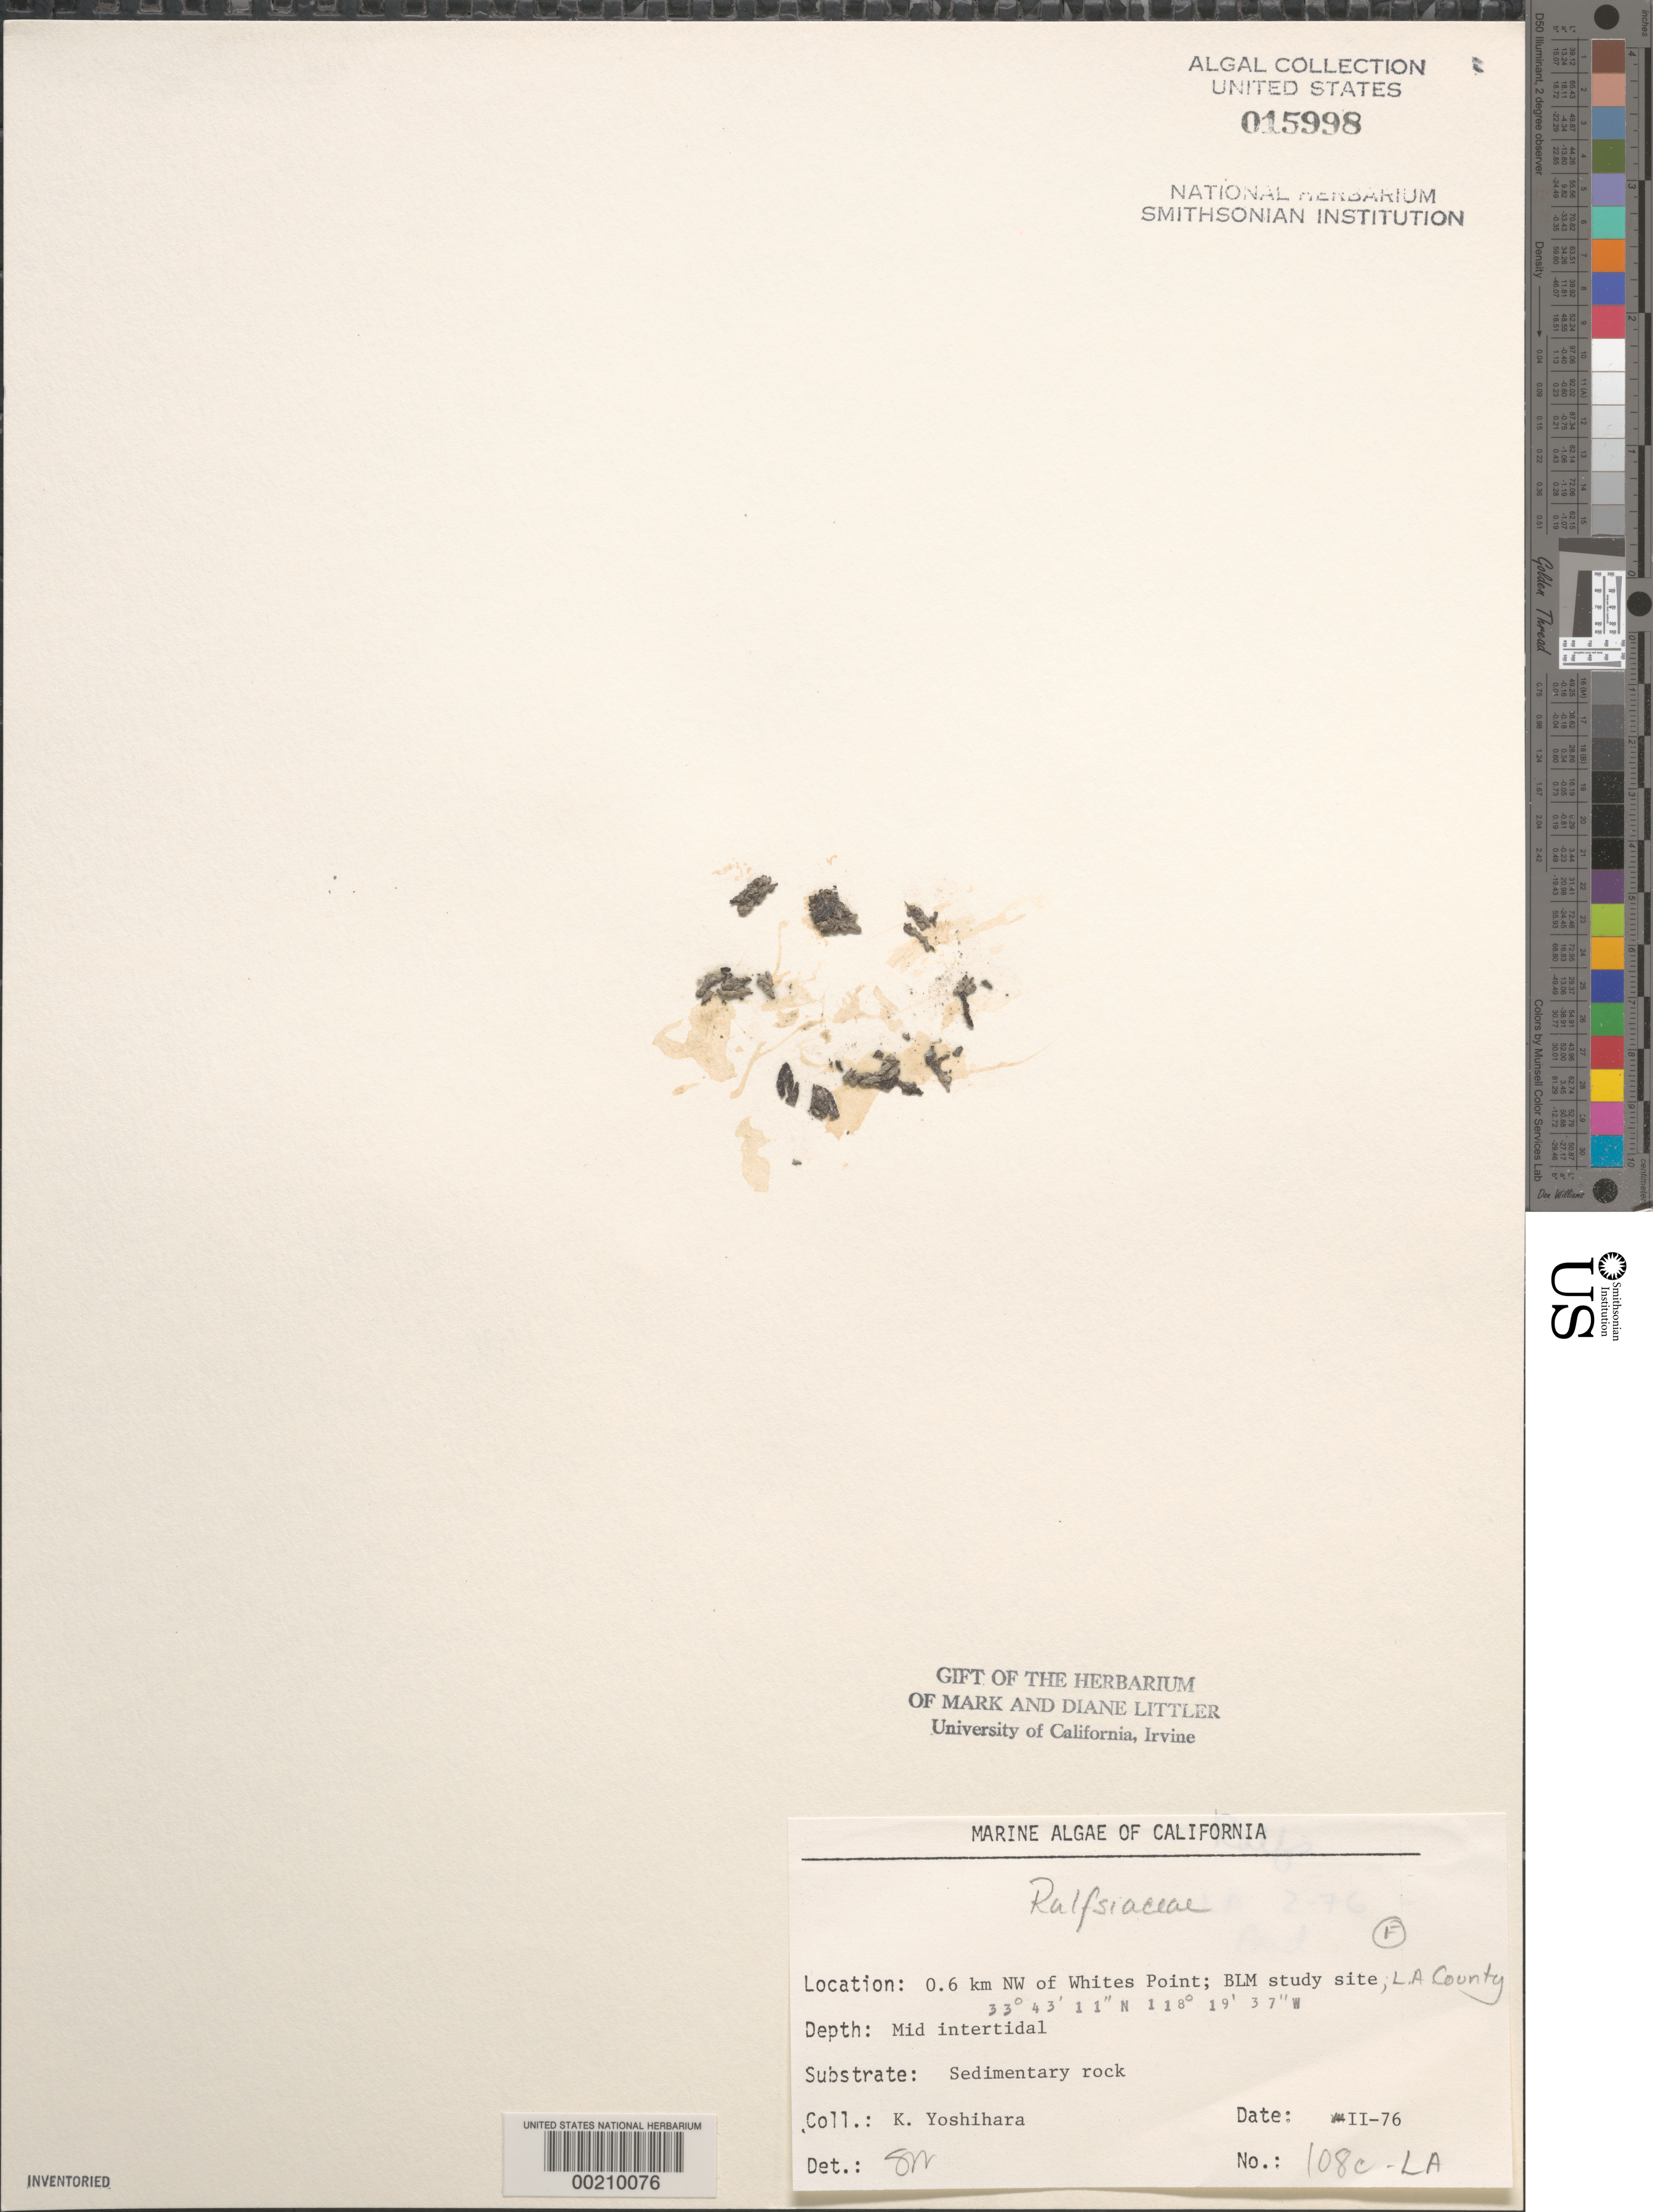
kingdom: Chromista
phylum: Ochrophyta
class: Phaeophyceae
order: Ralfsiales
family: Ralfsiaceae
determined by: Murray, S. N.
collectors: K. Yoshihara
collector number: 108c-la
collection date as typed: Feb 1976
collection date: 1976-02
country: United States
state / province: California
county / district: Los Angeles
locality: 0.6 km northwest of Whites Point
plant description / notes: BLM-SOCALBIGHT Rocky Intertidal Survey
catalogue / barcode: US 15998